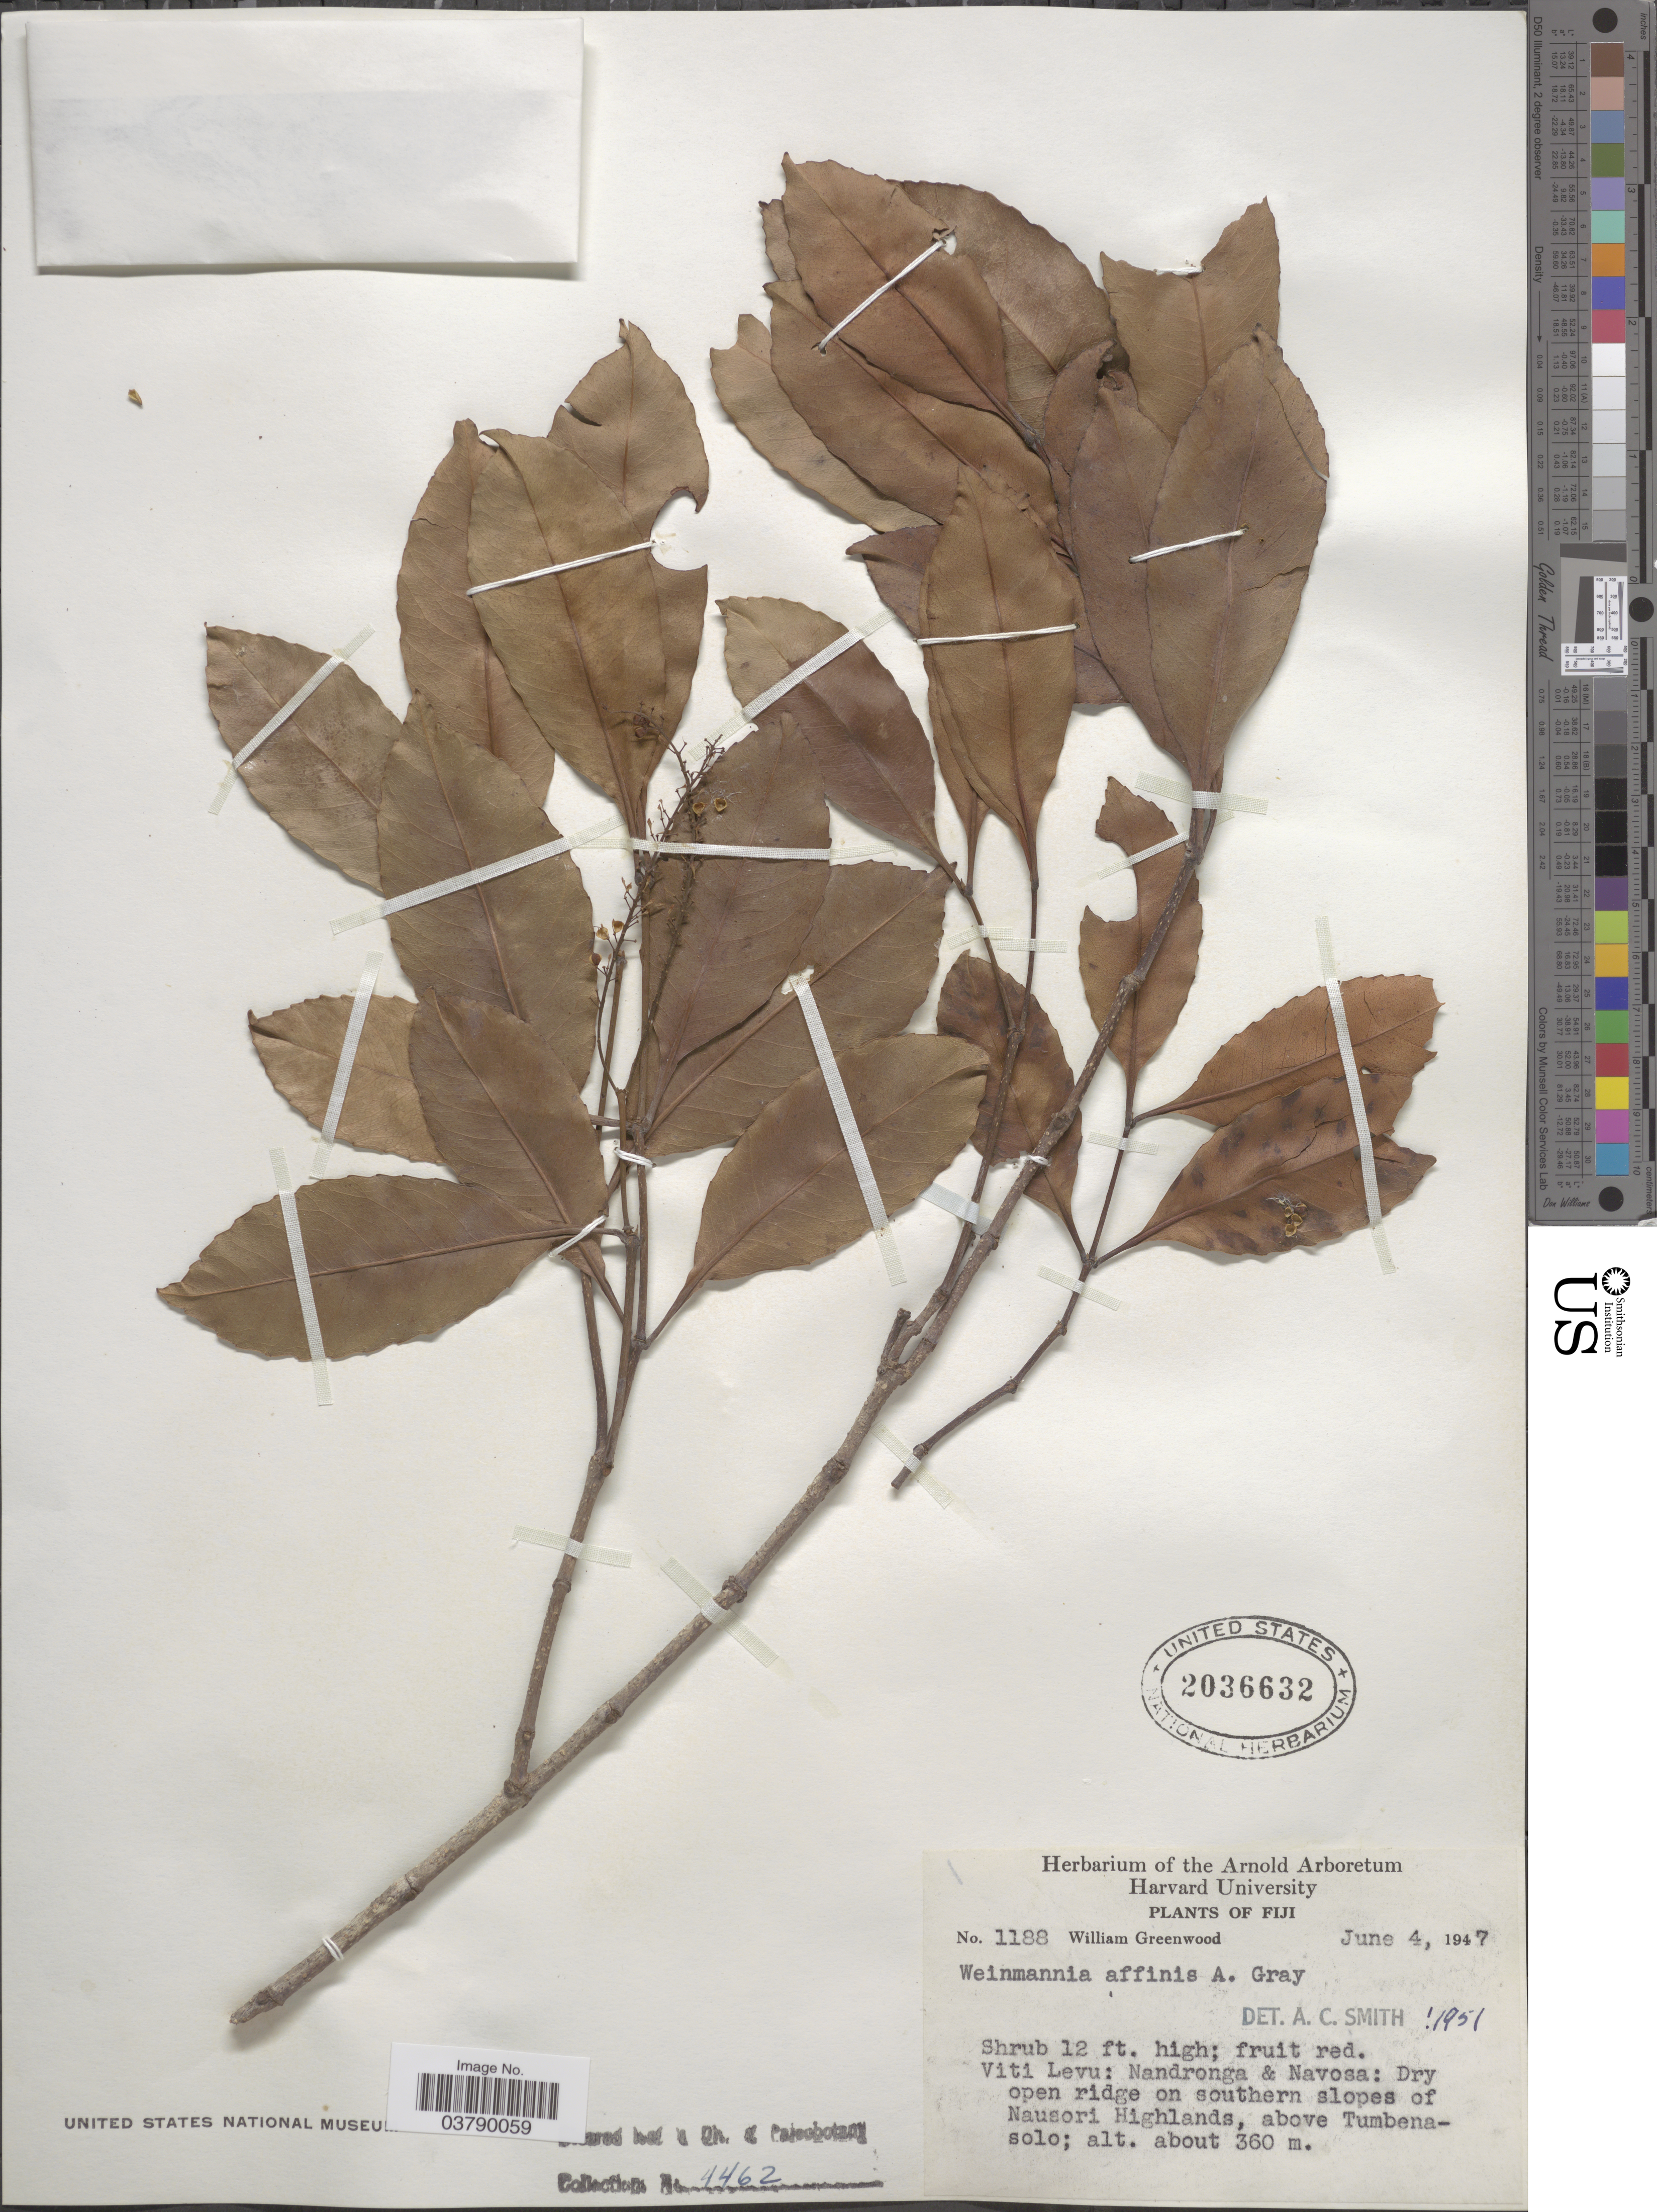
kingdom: Plantae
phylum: Tracheophyta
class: Magnoliopsida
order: Oxalidales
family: Cunoniaceae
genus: Pterophylla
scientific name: Pterophylla affinis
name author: (A. Gray) Pillon & H.C. Hopkins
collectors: W. Greenwood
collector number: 1188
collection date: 1947-06-04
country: Fiji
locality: Viti Levu: Nandronga & Navosa: Dry open ridge on southern slopes of Nausori Highlands, above Tumbenasolo.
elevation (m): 360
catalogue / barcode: US 2036632